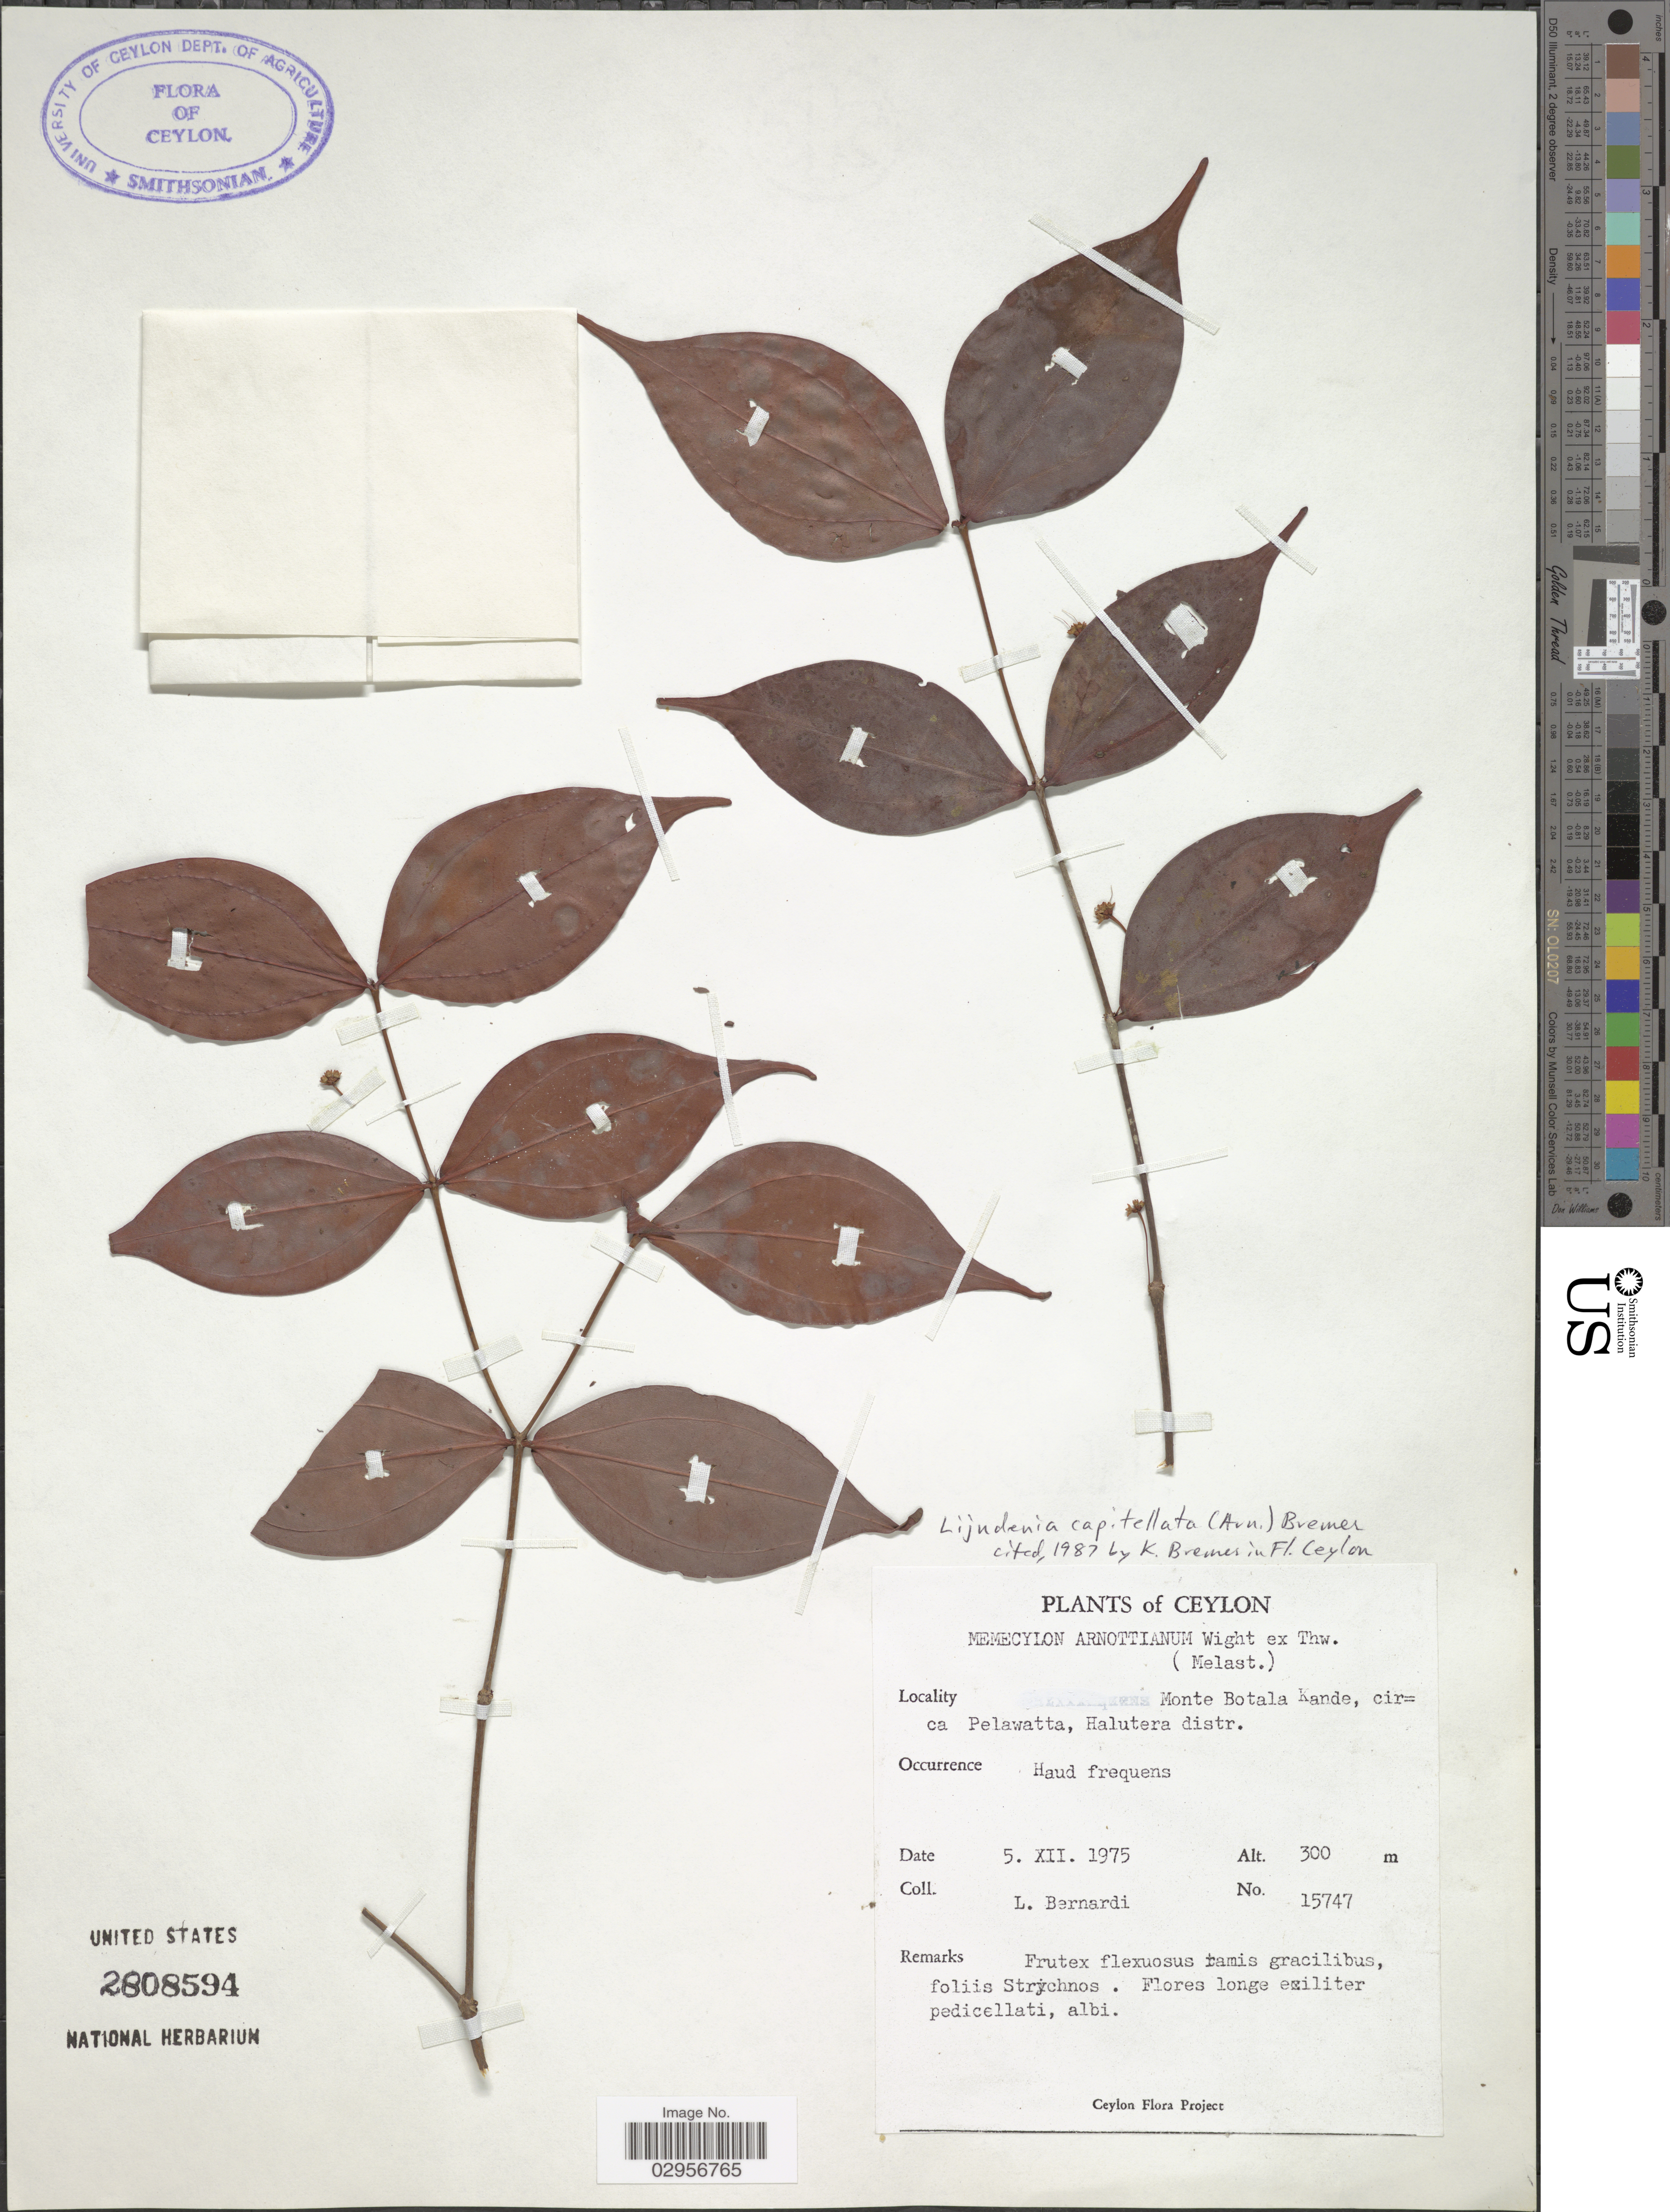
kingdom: Plantae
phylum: Tracheophyta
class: Magnoliopsida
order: Myrtales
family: Melastomataceae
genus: Lijndenia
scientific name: Lijndenia capitellata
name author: K. Bremer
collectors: L. Bernardi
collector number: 15747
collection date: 1975-12-05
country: Sri Lanka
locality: Ceylon. Monte Botala Kande, circa Pelawatta, Halutera distr.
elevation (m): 300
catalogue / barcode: US 2808594